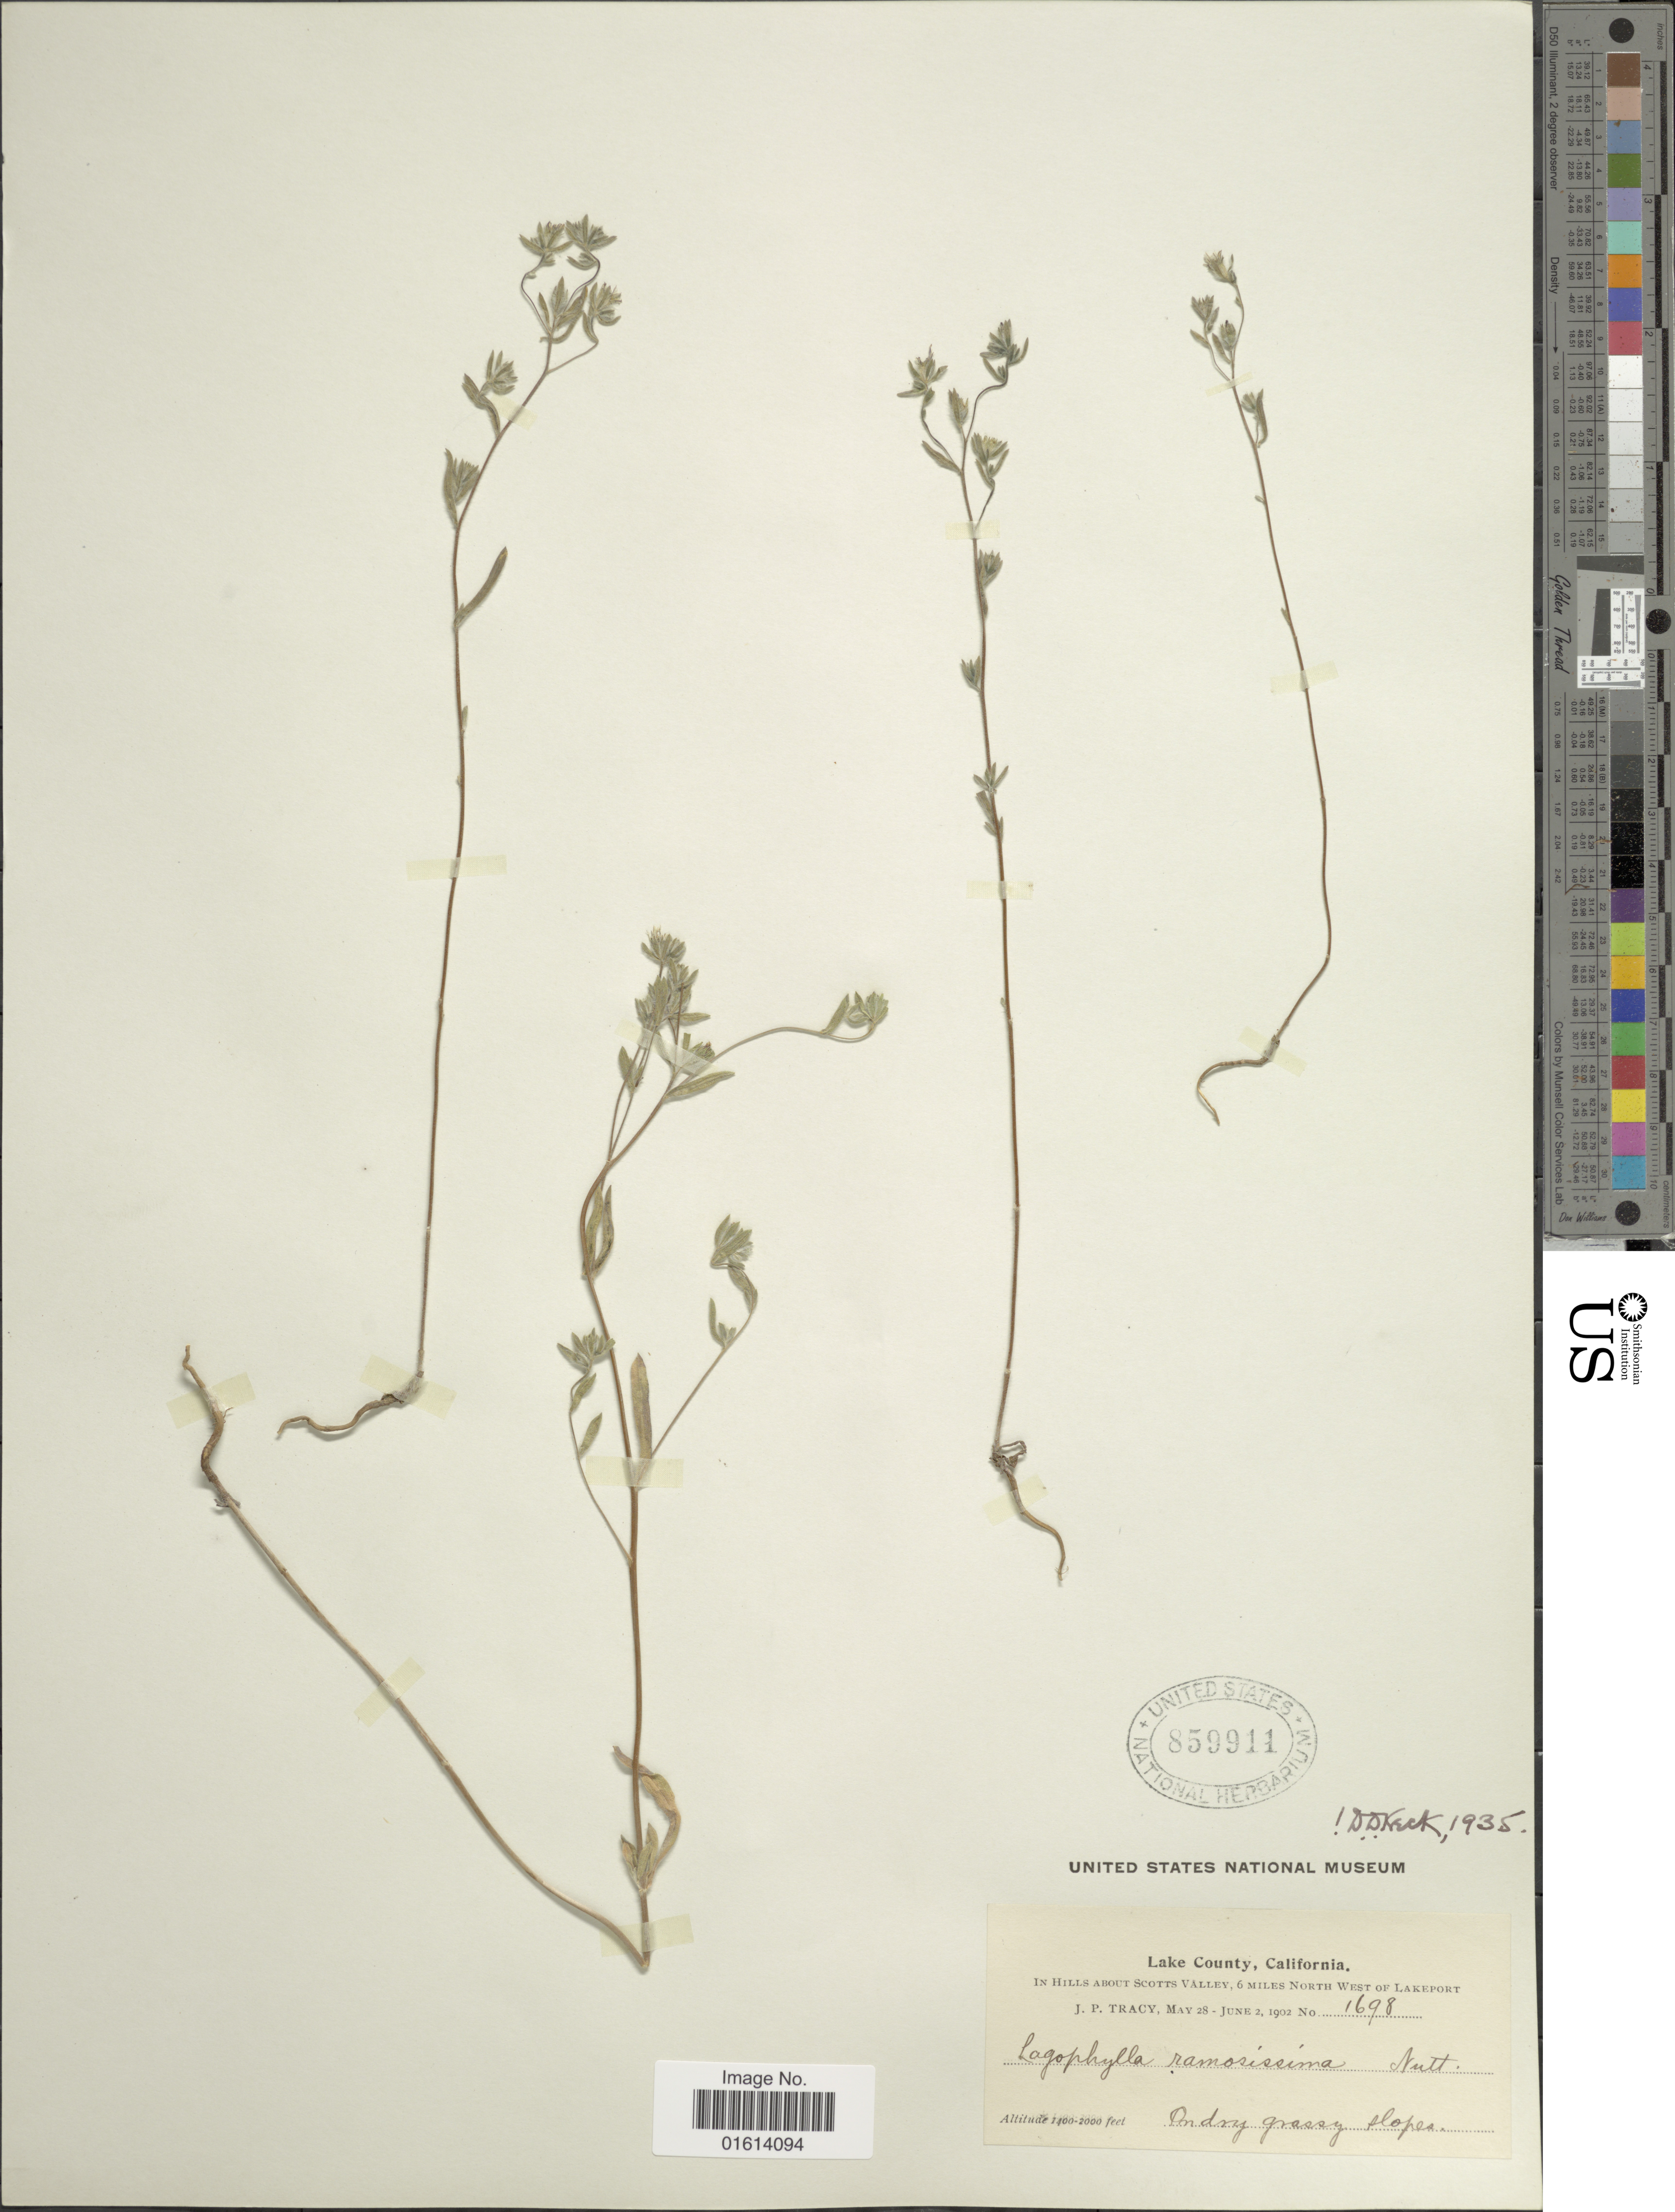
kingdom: Plantae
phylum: Tracheophyta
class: Magnoliopsida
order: Asterales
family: Asteraceae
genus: Lagophylla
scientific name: Lagophylla ramosissima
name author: Nutt.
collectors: J. Tracy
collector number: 1698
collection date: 1902-05-28/1902-06-02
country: United States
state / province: California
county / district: Lake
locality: Lake County, hills about Scotts Valley, 6 miles north west of Lakeport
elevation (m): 427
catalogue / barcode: US 859911